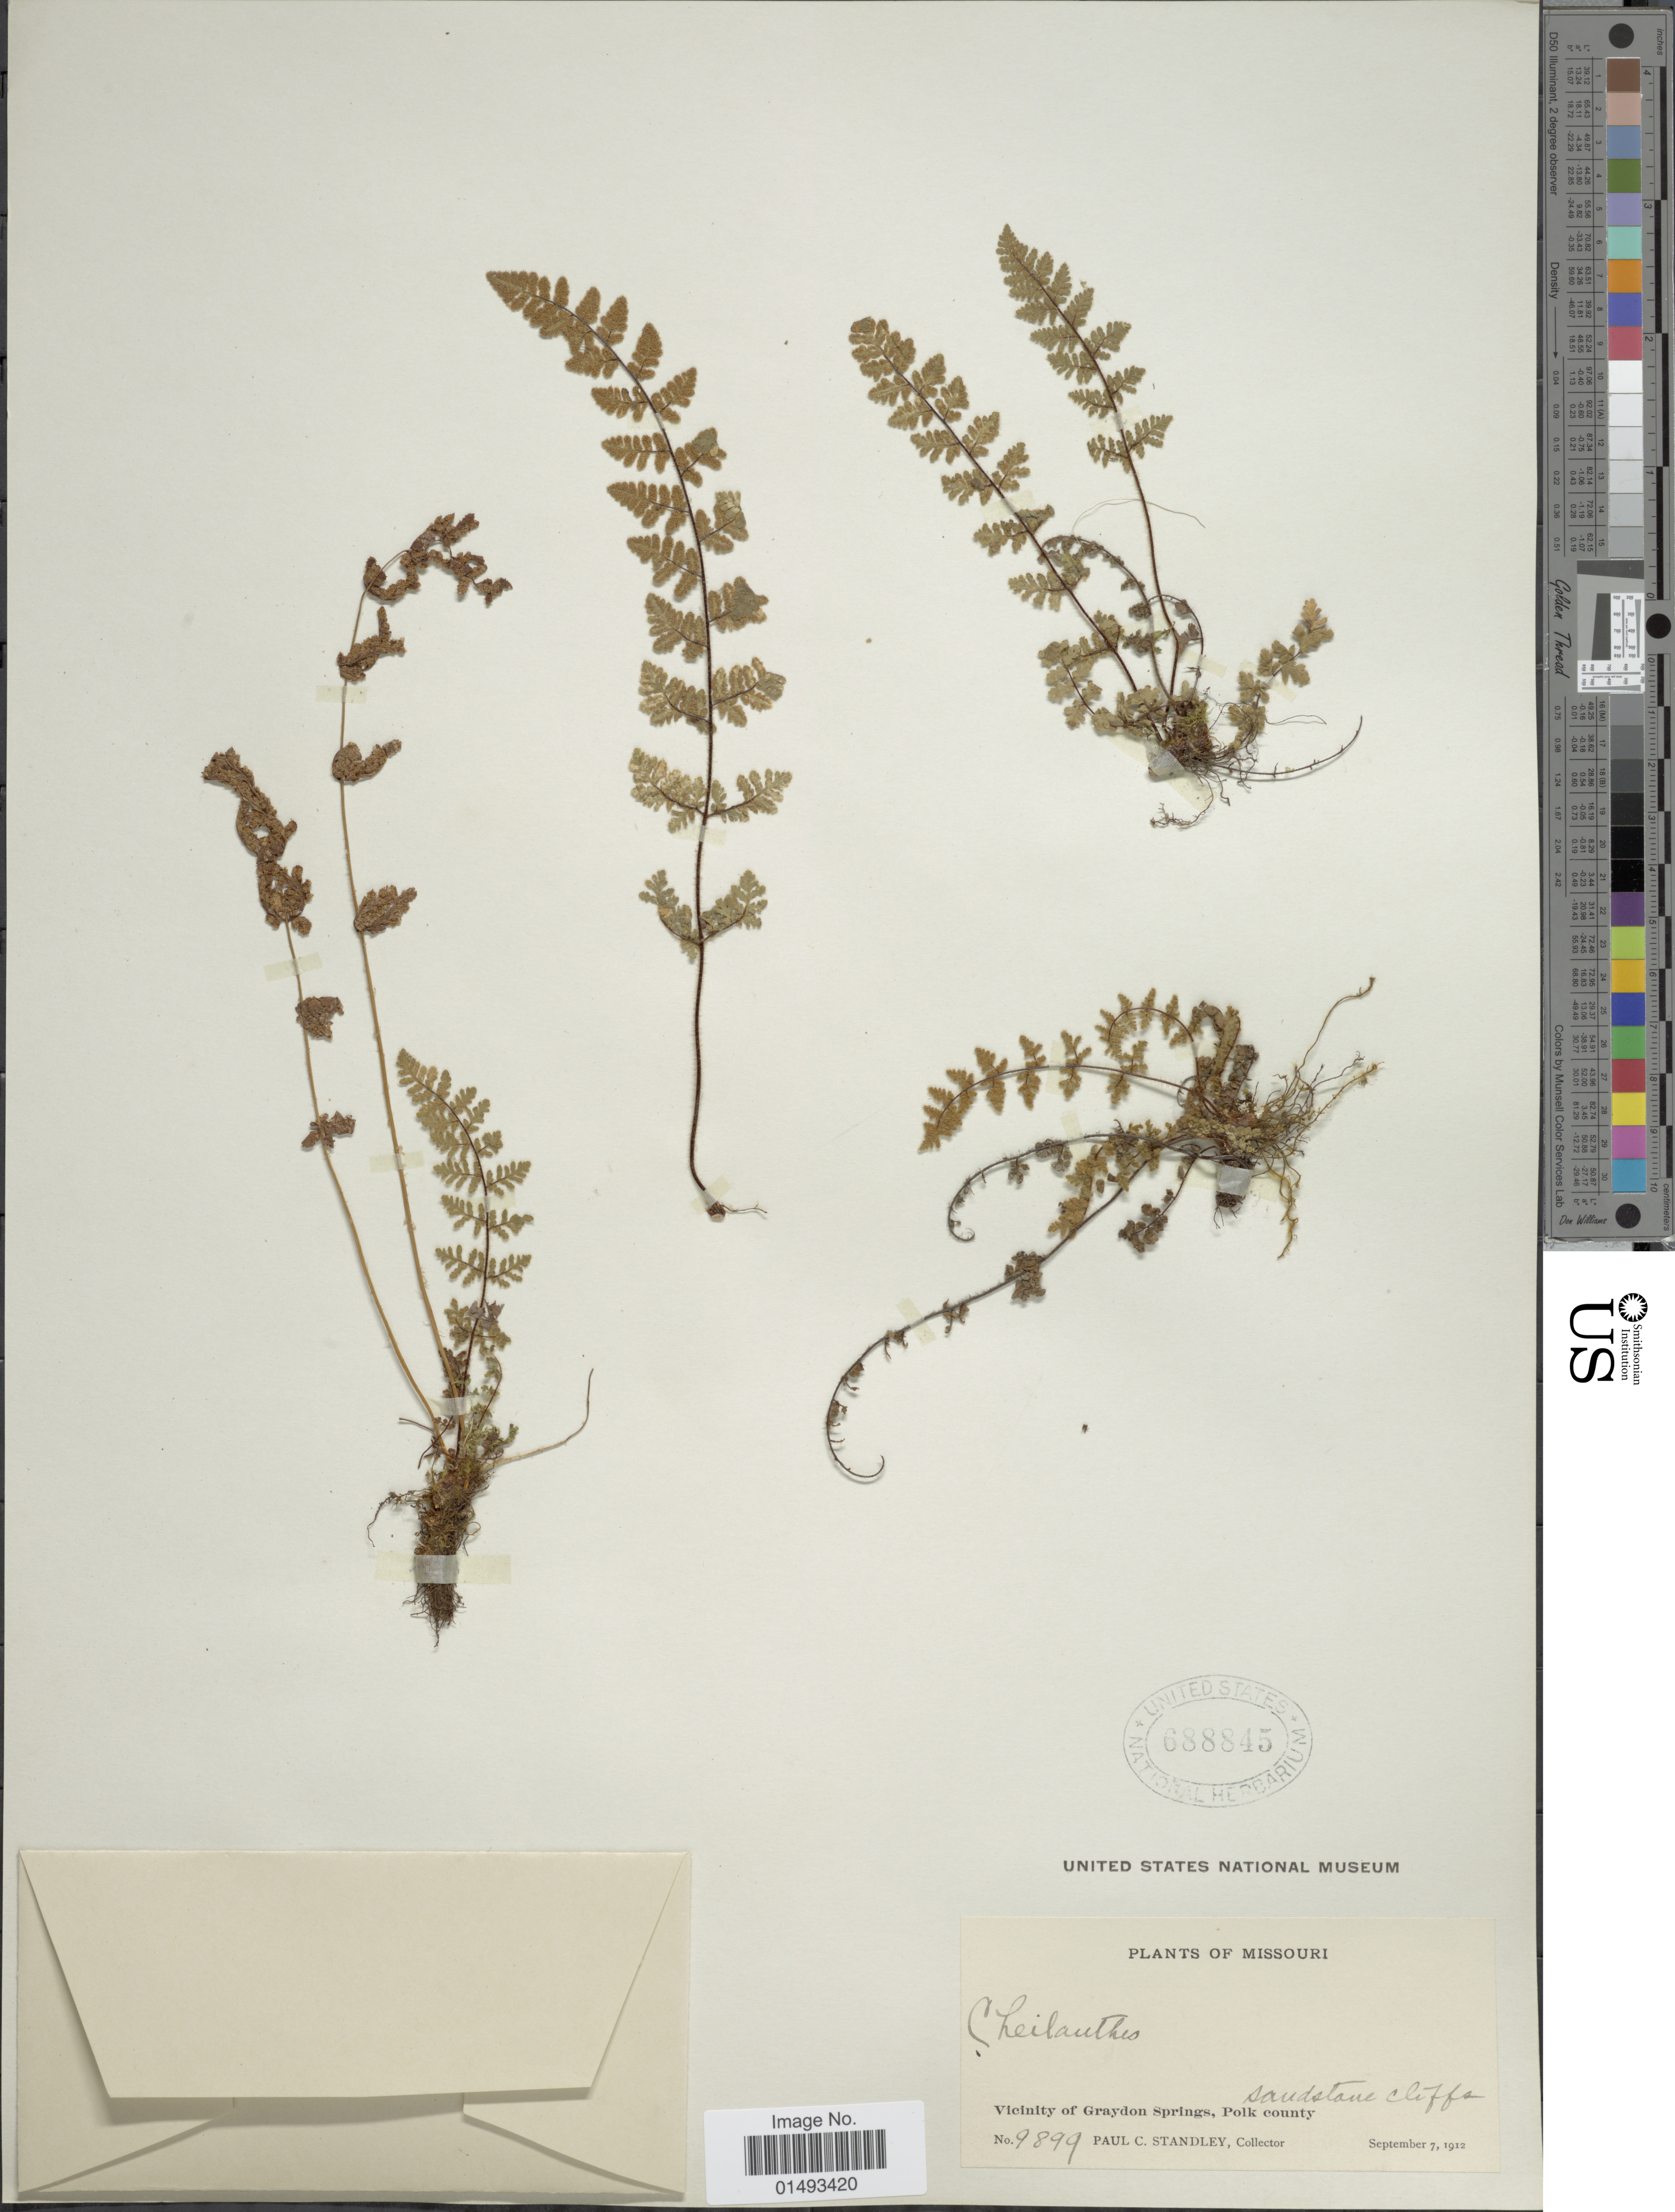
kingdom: Plantae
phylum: Tracheophyta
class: Polypodiopsida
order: Polypodiales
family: Pteridaceae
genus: Myriopteris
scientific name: Myriopteris lanosa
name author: (Michx.) Grusz & Windham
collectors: P. C. Standley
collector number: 9899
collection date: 1912-09-07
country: United States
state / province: Missouri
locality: Plants of Missouri, Vicinity of Graydon Springs, Polk county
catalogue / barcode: US 688845